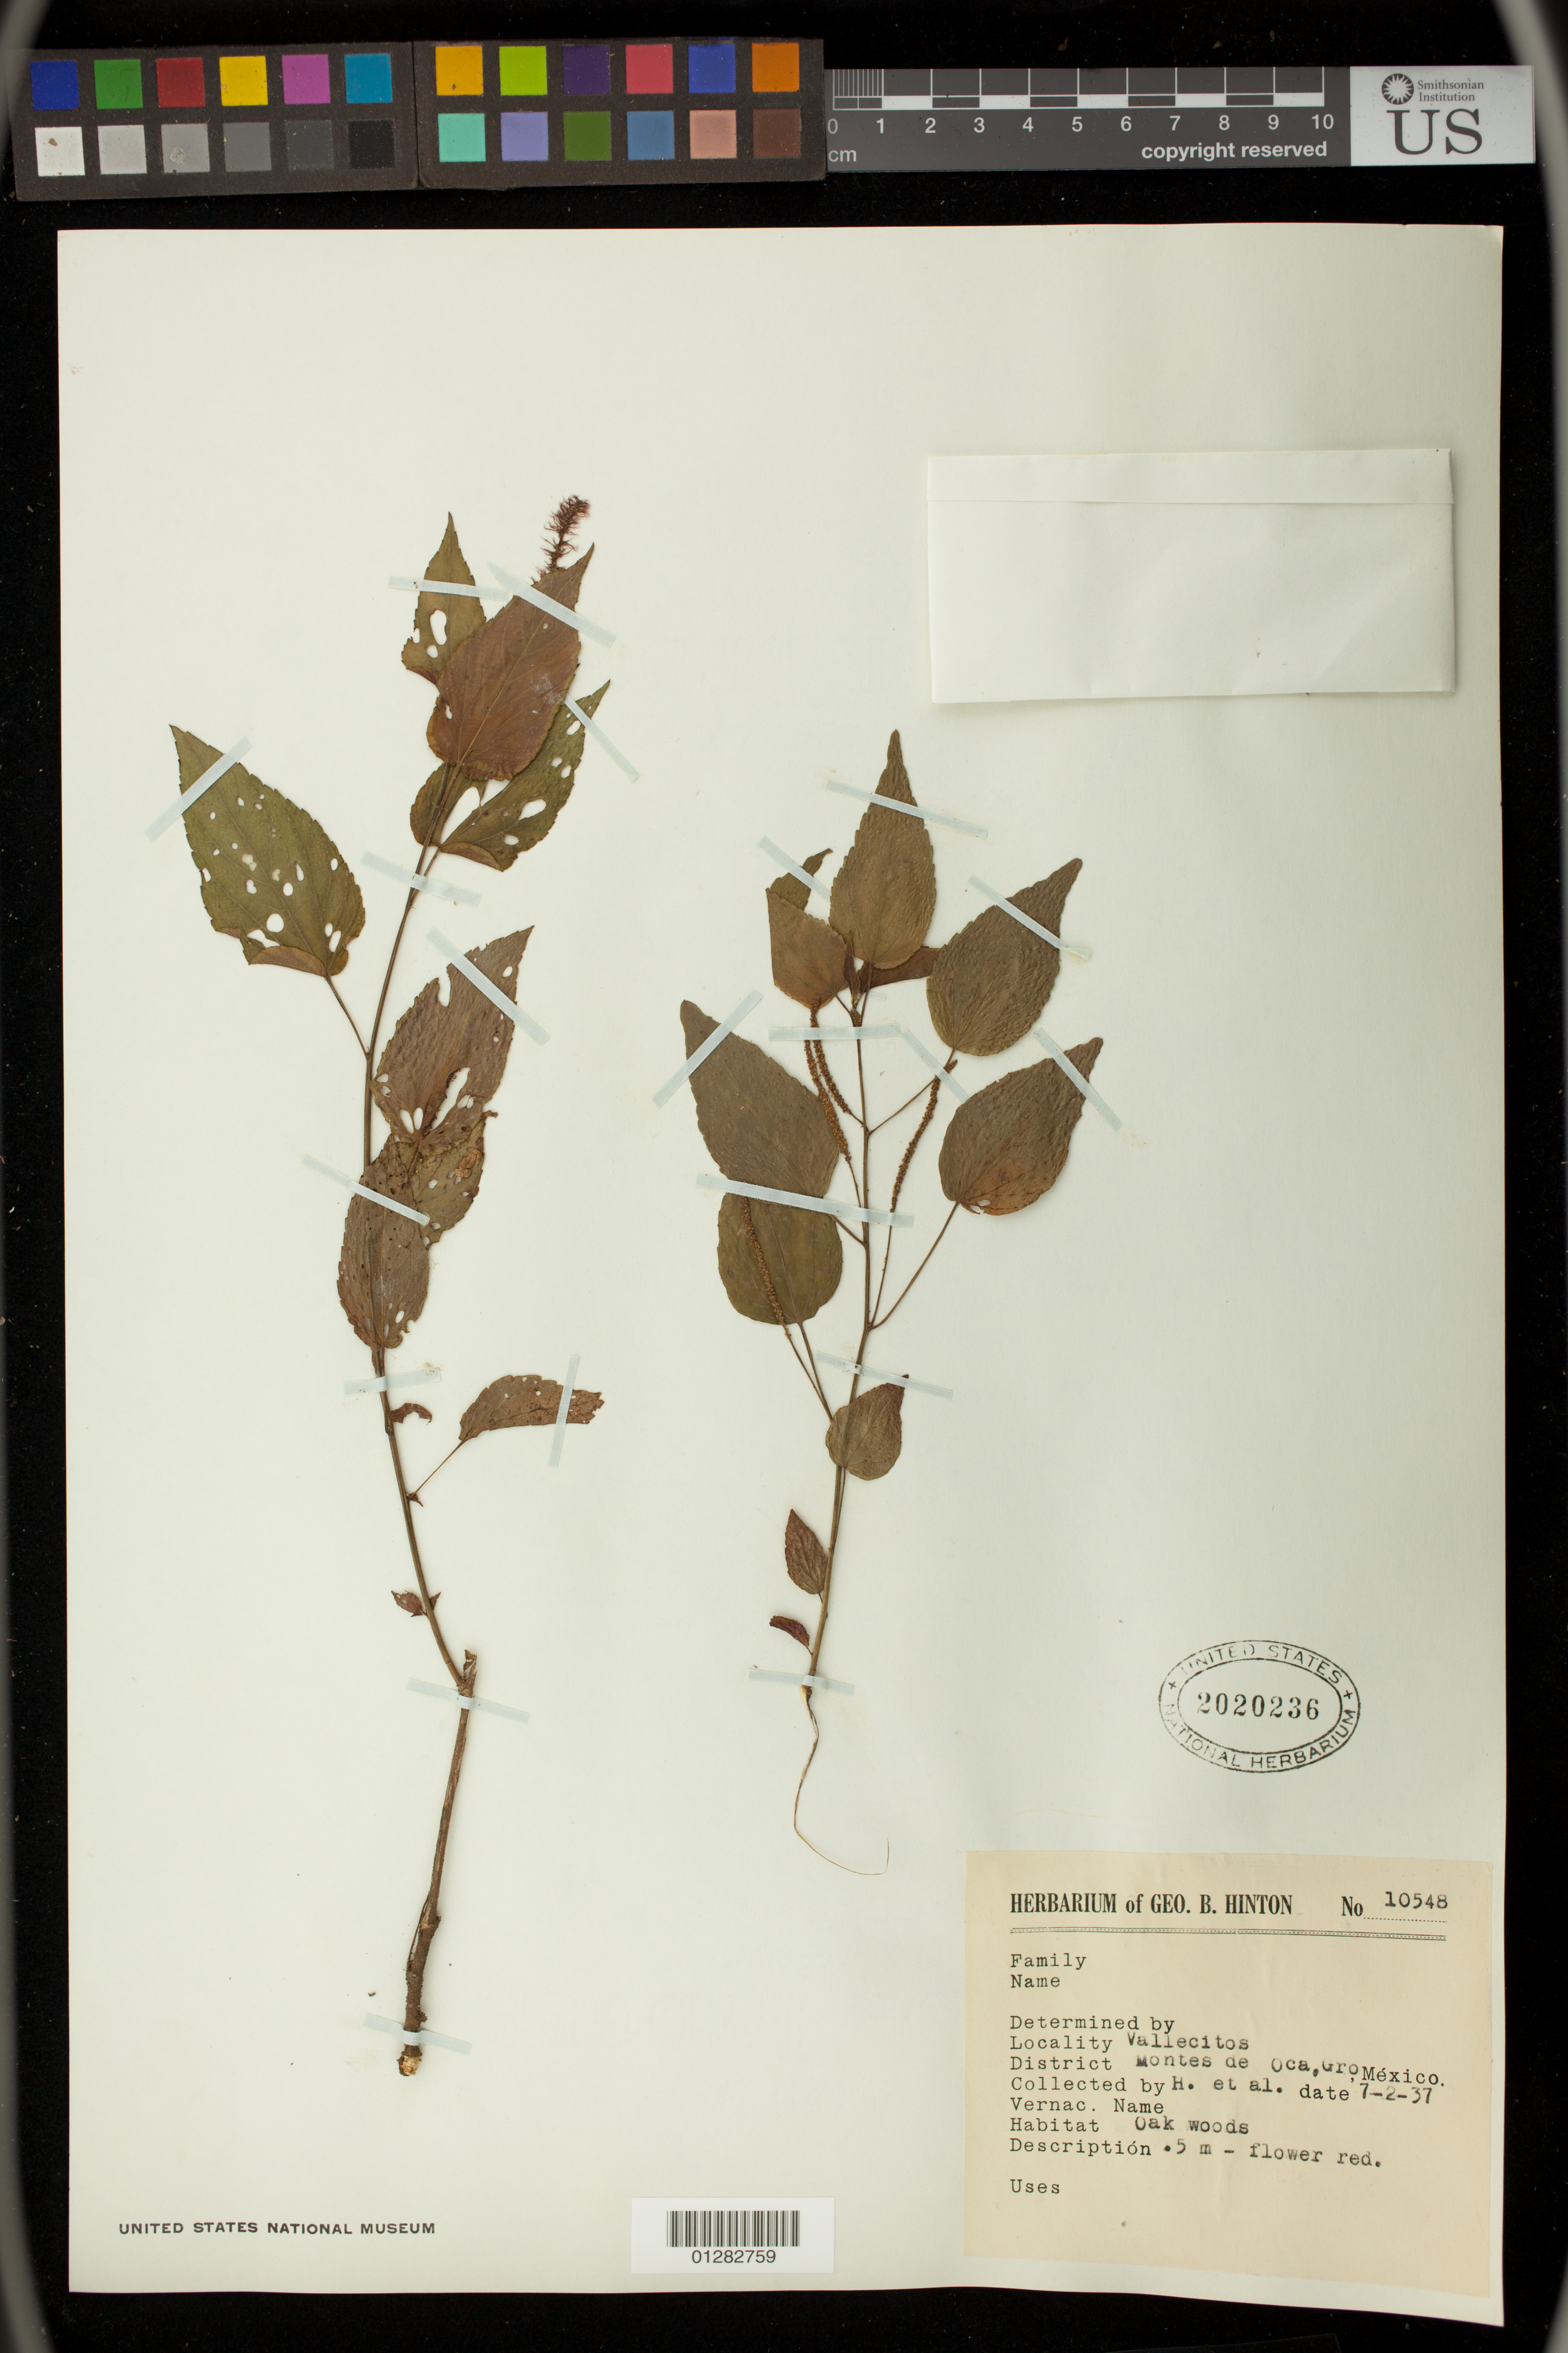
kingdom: Plantae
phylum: Tracheophyta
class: Magnoliopsida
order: Malpighiales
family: Euphorbiaceae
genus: Acalypha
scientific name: Acalypha sp.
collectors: G. B. Hinton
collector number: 10548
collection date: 1937-07-02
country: Mexico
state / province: Guerrero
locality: Vallecitos, Montes de Oca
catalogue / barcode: US 2020236